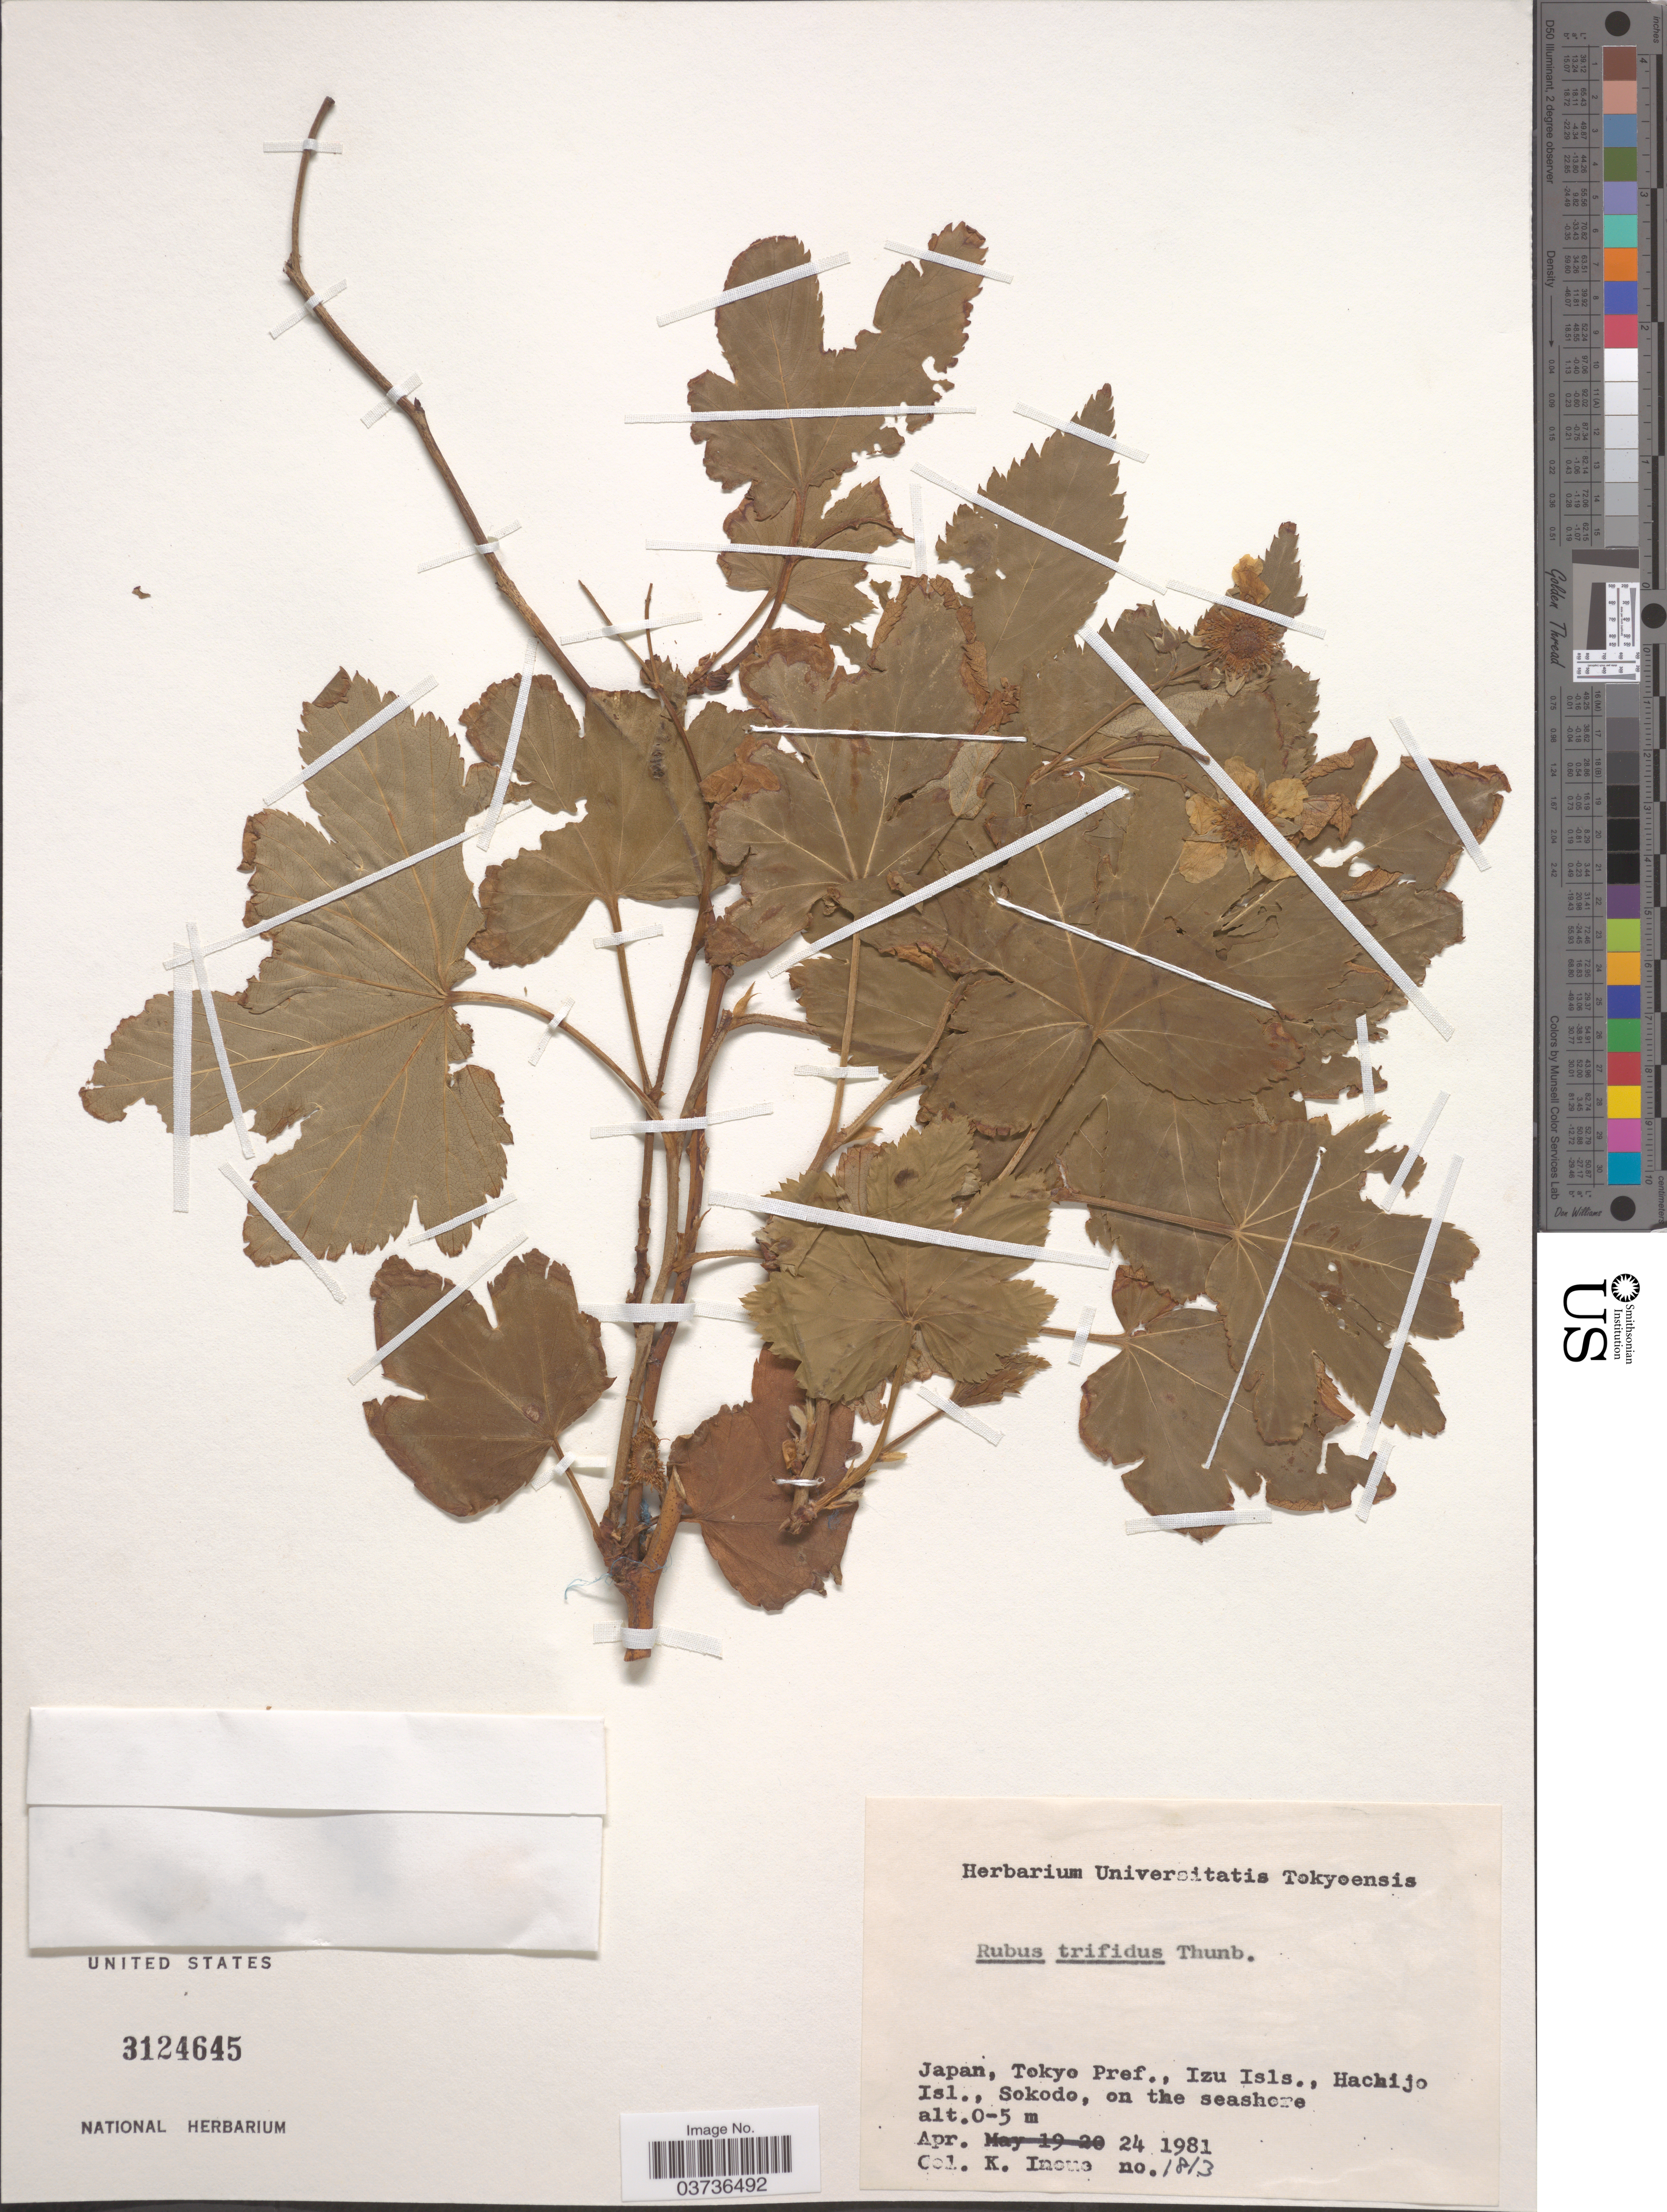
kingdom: Plantae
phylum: Tracheophyta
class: Magnoliopsida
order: Rosales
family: Rosaceae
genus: Rubus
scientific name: Rubus trifidus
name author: Thunb.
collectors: K. Inoue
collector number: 1813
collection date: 1981-04-24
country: Japan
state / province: Tokyo, Federal City of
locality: Tokyo Pref., Izu Isls., Hachijo Isl., Sokodo, on the seashore.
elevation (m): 0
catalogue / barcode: US 3124645